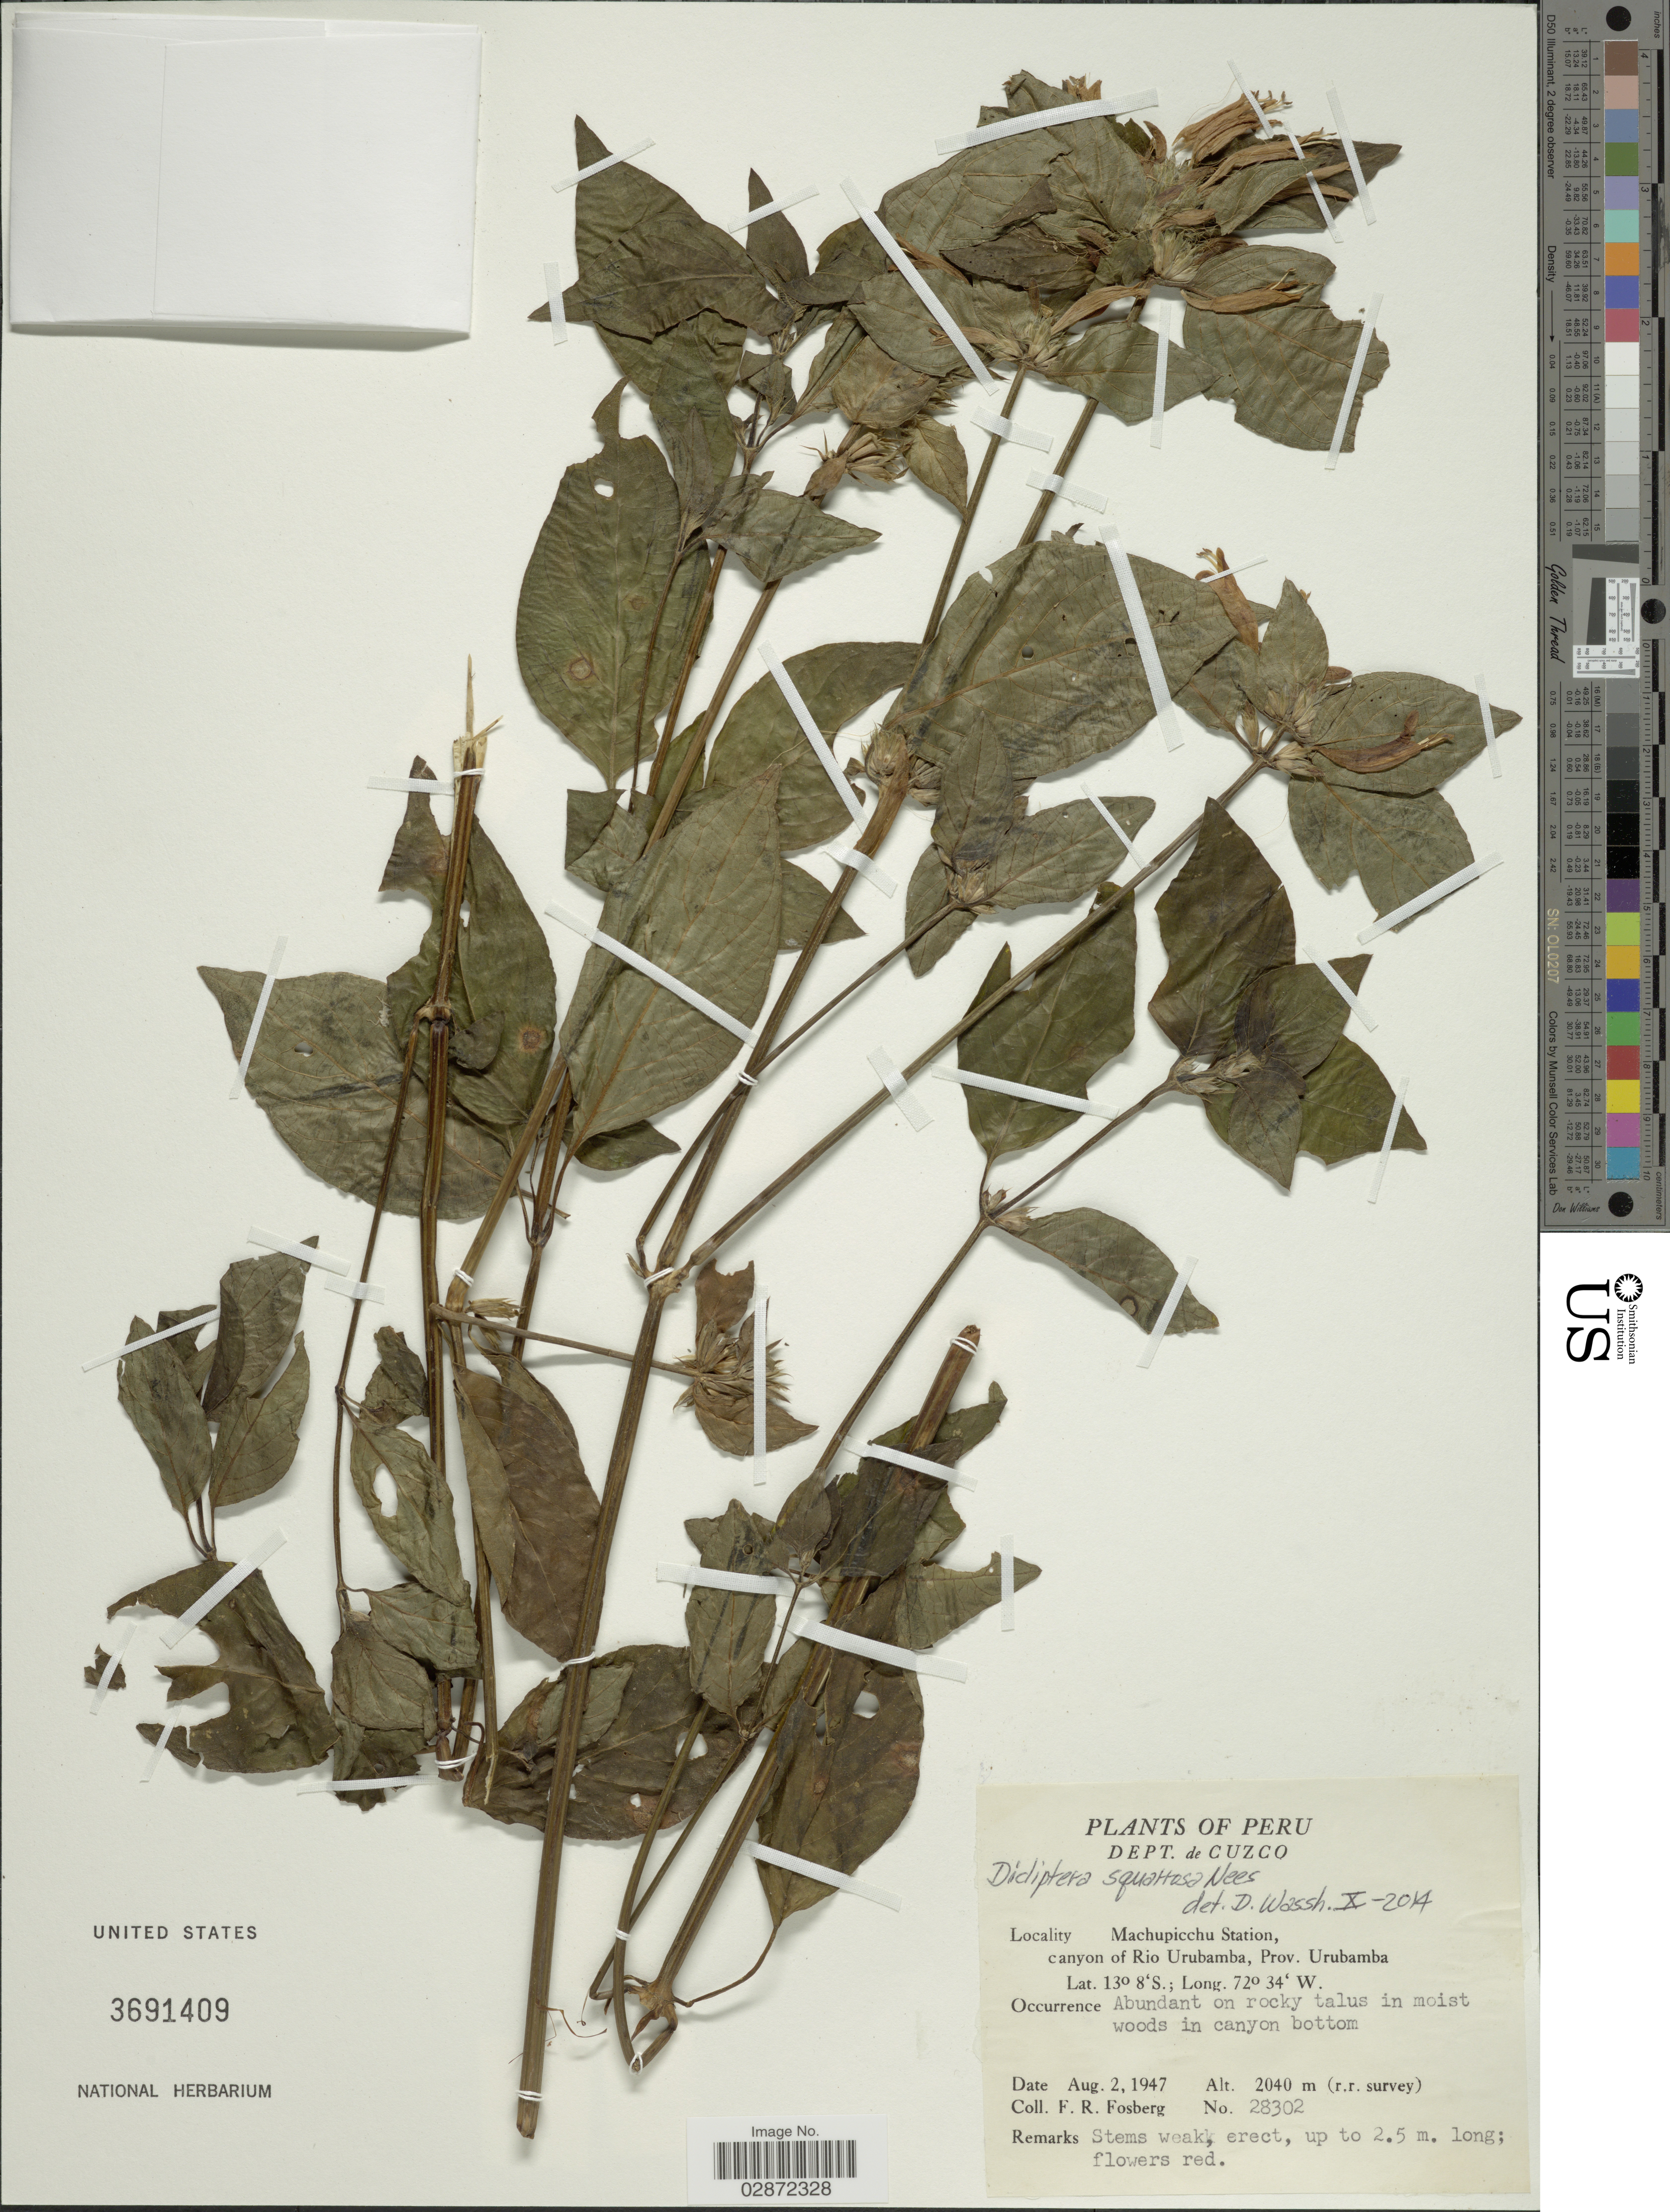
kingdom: Plantae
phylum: Tracheophyta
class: Magnoliopsida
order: Lamiales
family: Acanthaceae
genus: Dicliptera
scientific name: Dicliptera squarrosa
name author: Nees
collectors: F. R. Fosberg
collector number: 28302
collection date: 1947-08-02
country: Peru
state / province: Cusco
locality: Dept. de Cuzco. Machupicchu Station, canyon of Río Urubamba, Prov. Urubamba.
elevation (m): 2040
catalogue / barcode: US 3691409